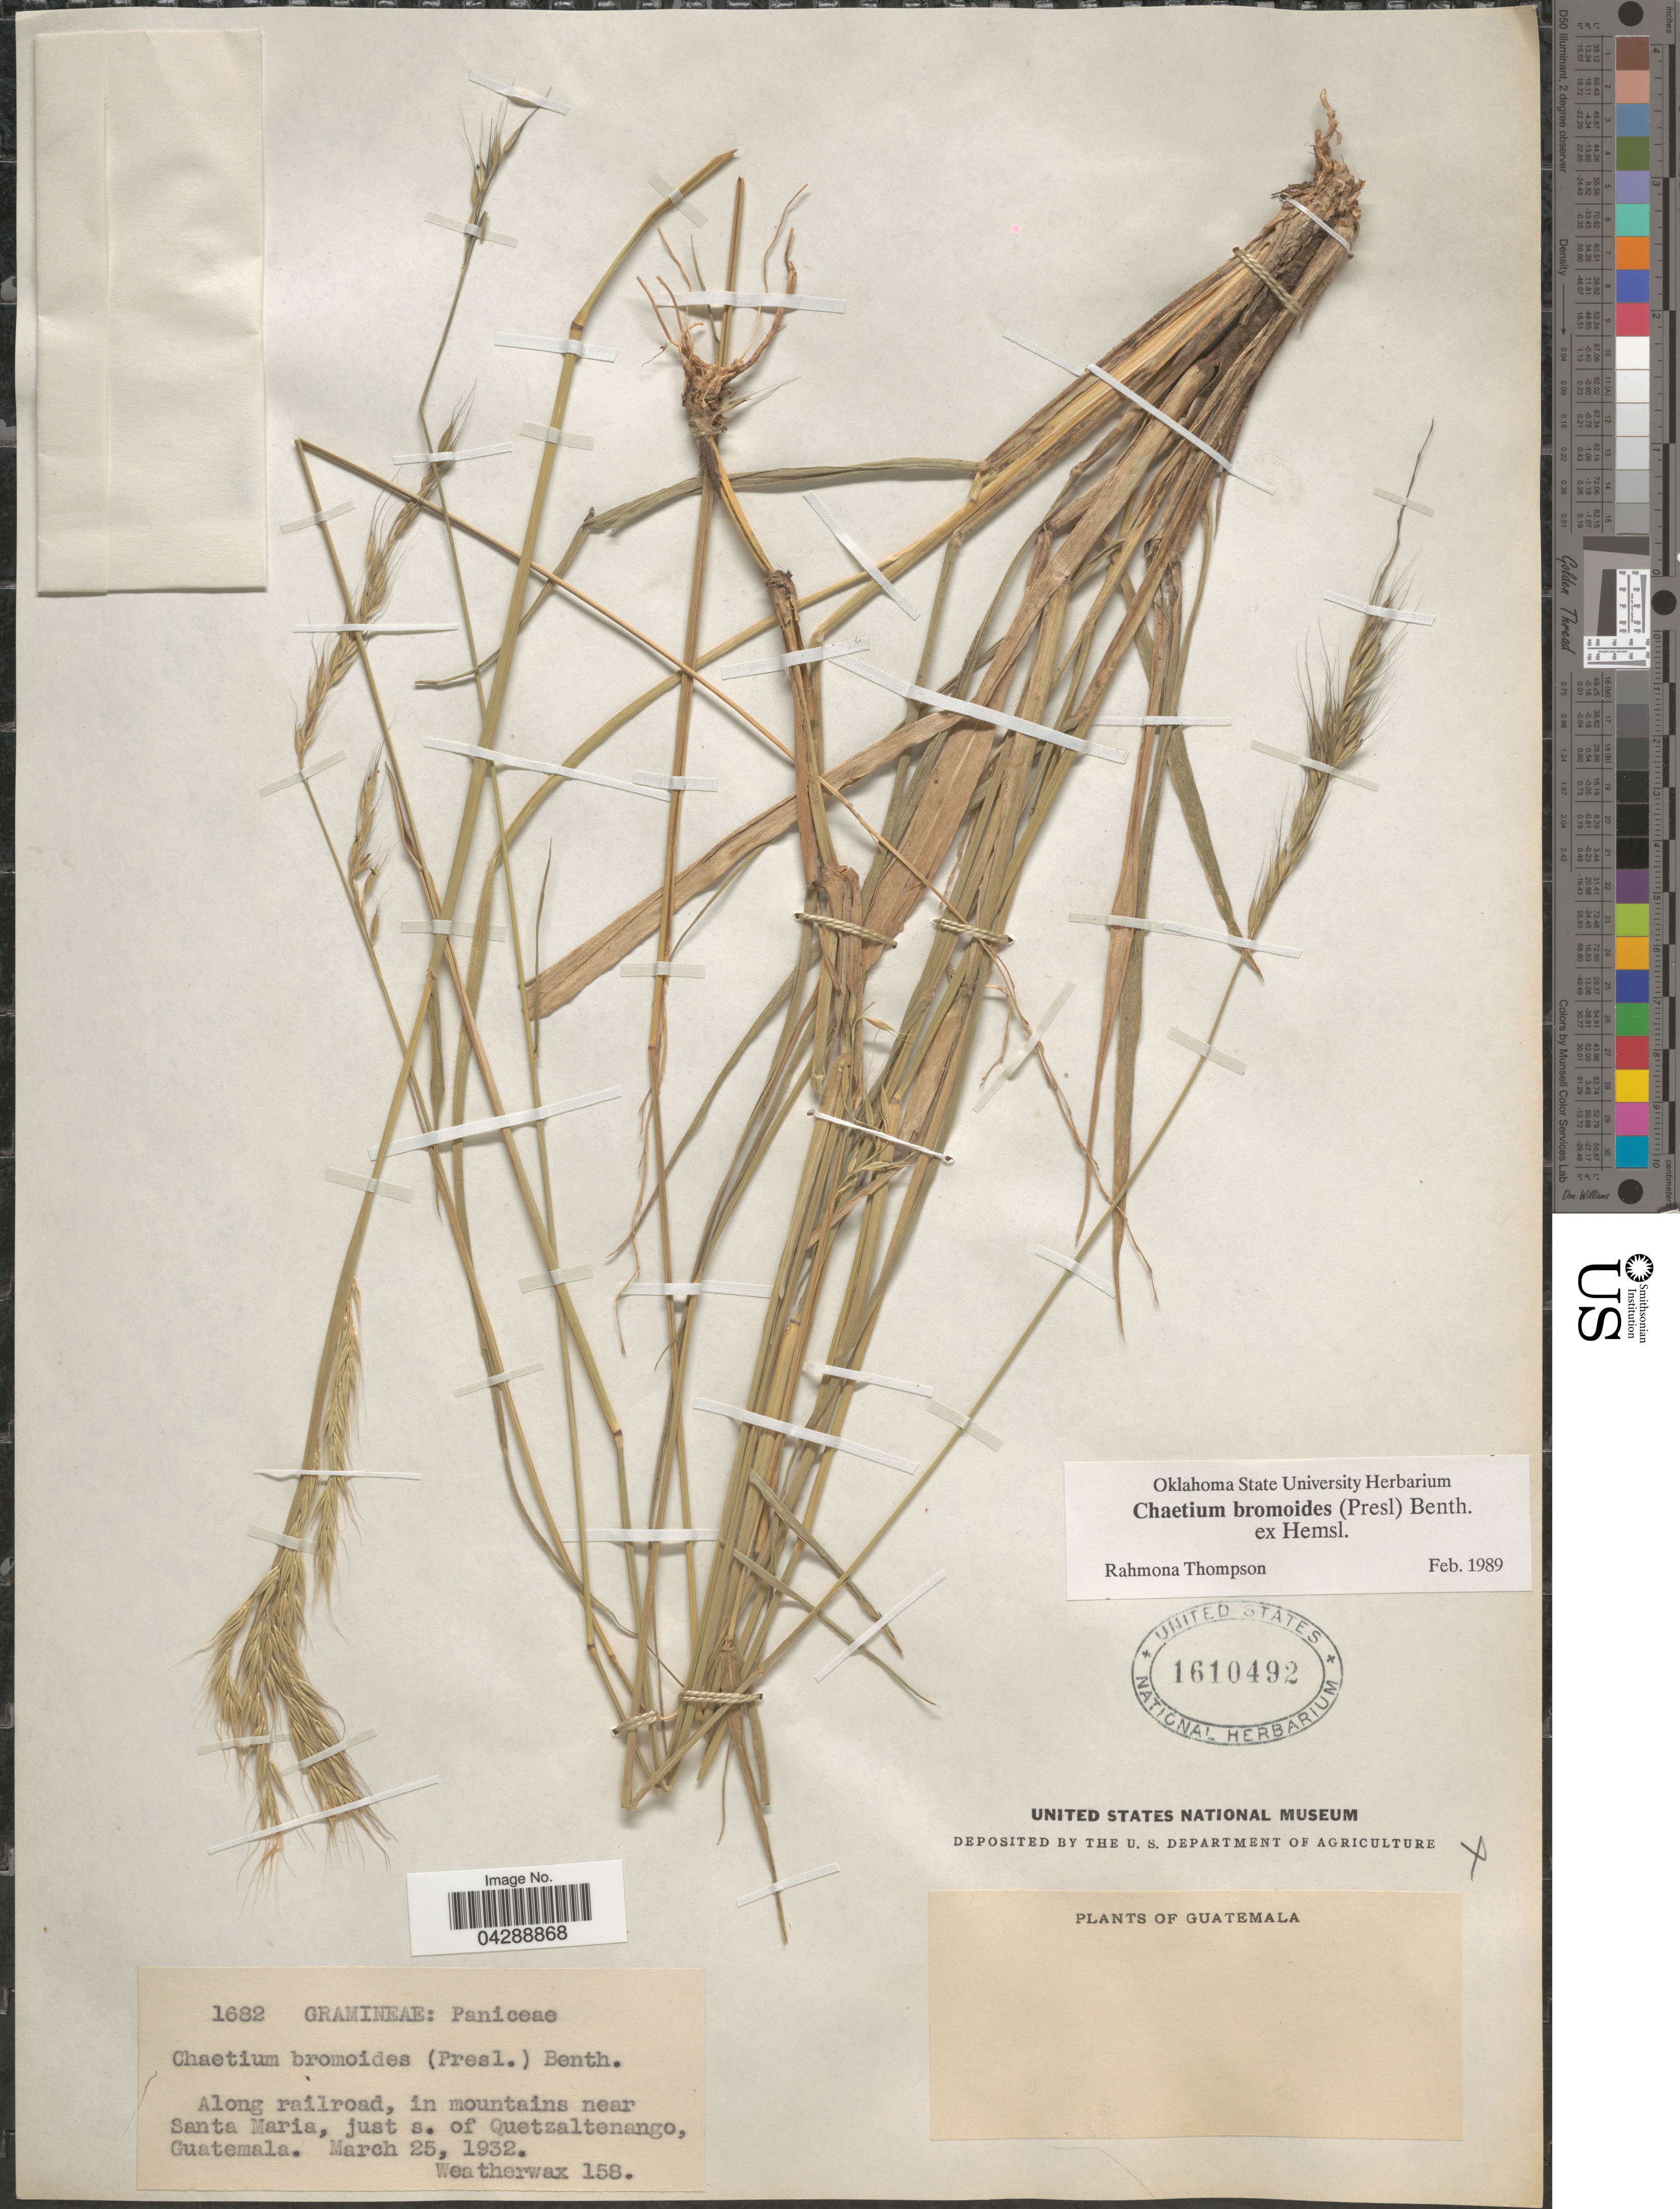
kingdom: Plantae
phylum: Tracheophyta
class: Liliopsida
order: Poales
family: Poaceae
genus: Chaetium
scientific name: Chaetium bromoides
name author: (J. Presl) Benth. ex Hemsl.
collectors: -. Weatherwax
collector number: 158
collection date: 1932-03-25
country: Guatemala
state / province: Quetzaltenango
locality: Along railroad, in mountains near Santa Maria, just s. of Quetzaltenango.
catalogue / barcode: US 1610492